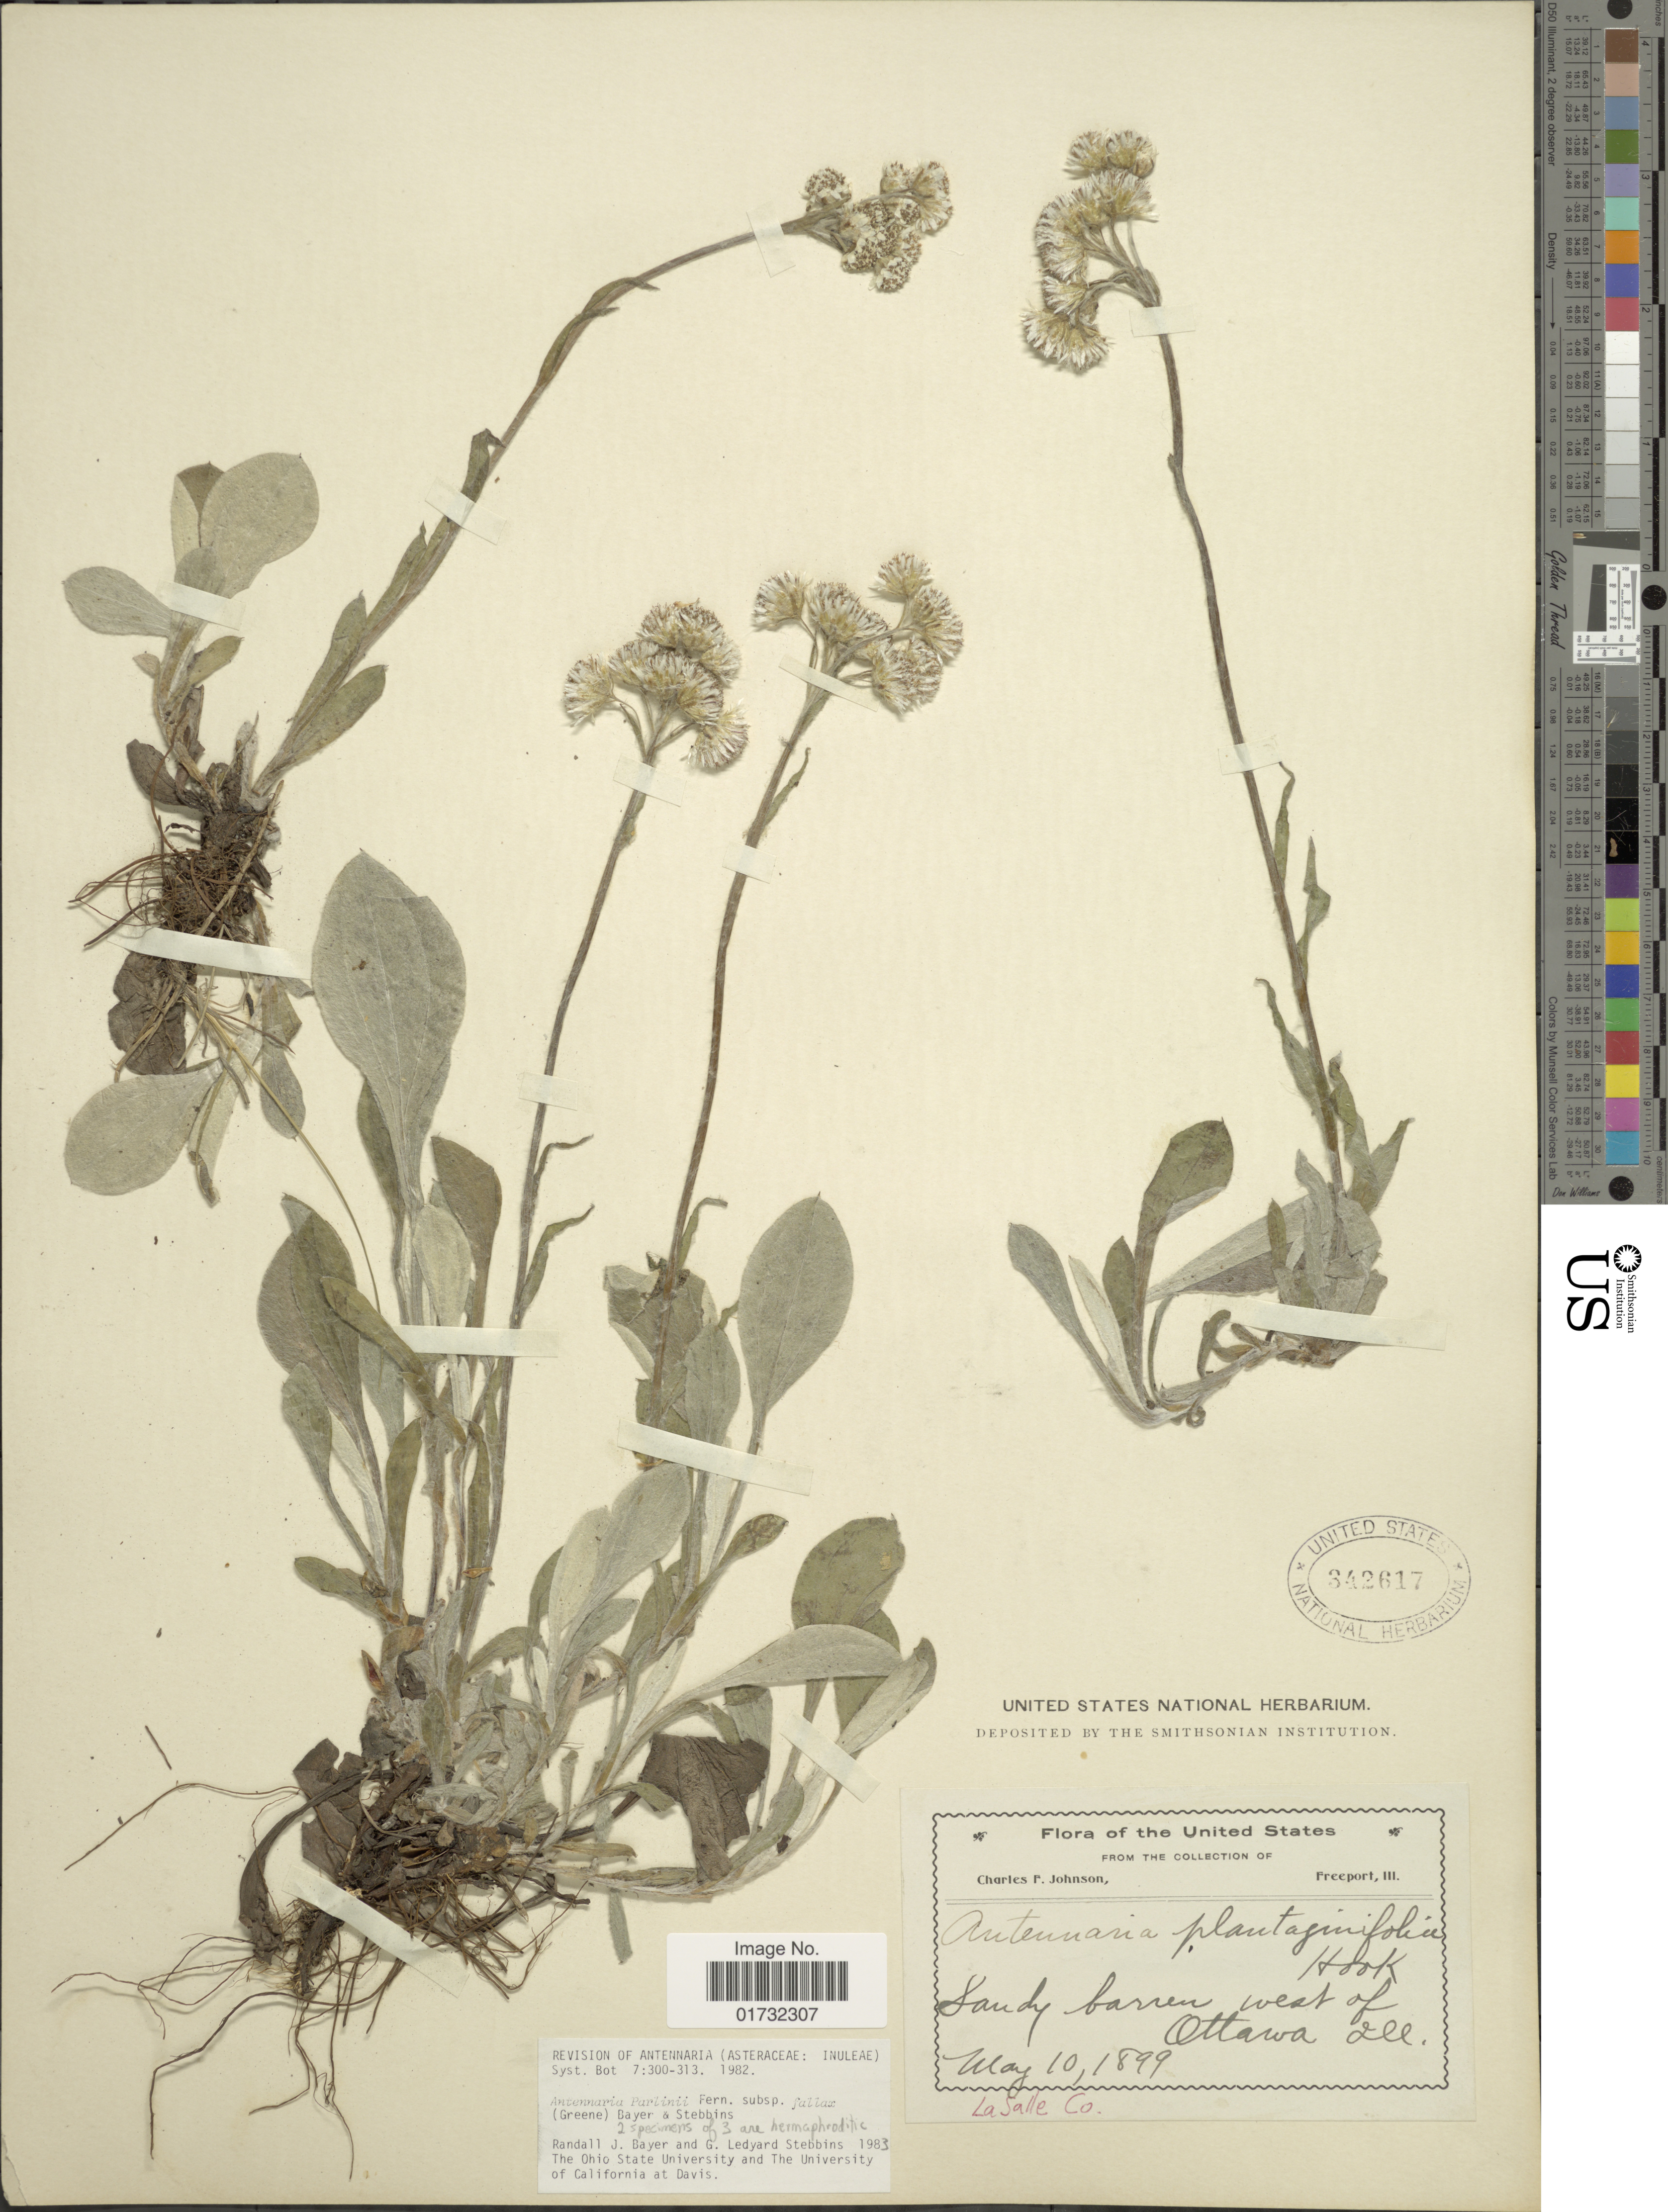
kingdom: Plantae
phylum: Tracheophyta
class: Magnoliopsida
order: Asterales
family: Asteraceae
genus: Antennaria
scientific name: Antennaria parlinii subsp. fallax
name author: (Greene) R.J. Bayer & Stebbins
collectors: C. F. Johnson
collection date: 1899-05-10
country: United States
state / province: Illinois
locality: West Ottawa. La Salle Co. [unsure placement]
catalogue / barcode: US 342617